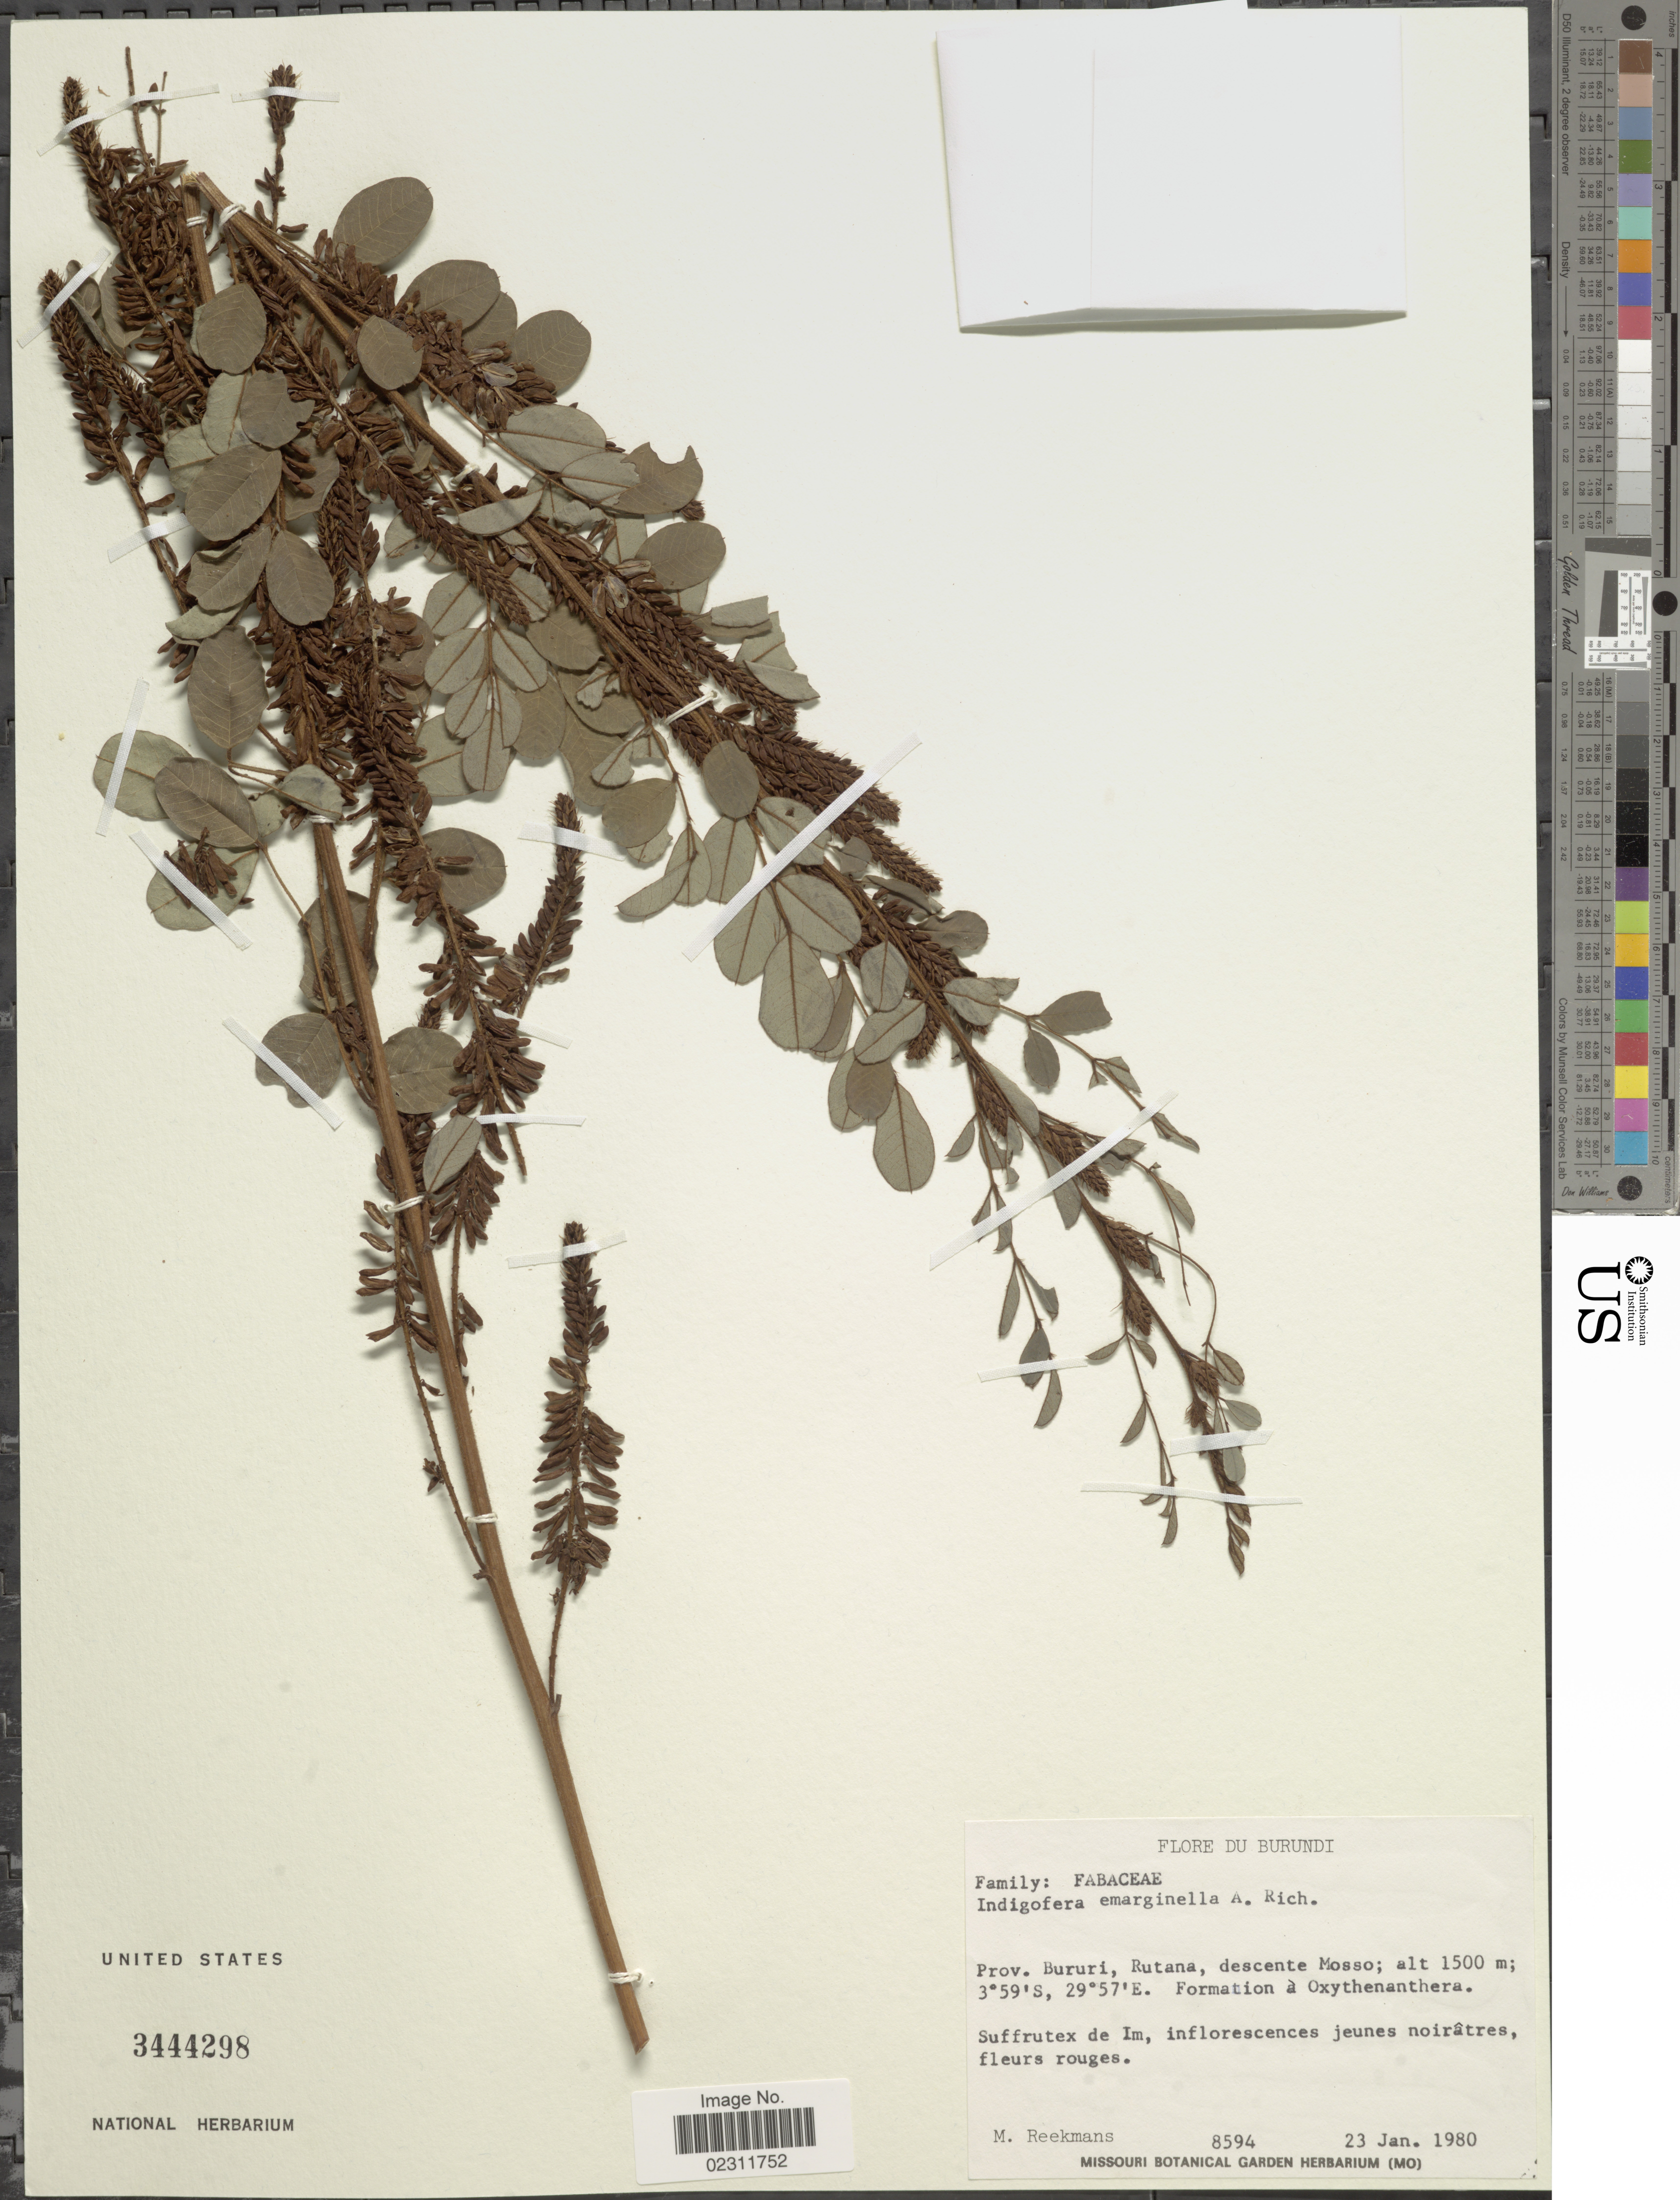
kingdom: Plantae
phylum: Tracheophyta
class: Magnoliopsida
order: Fabales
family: Fabaceae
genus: Indigofera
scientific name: Indigofera emarginella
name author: Steud. ex A. Rich.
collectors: M. Reekmans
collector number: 8594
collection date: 1980-01-23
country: Burundi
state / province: Bururi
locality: Rutana, descente Mosso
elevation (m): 1500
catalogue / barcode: US 3444298